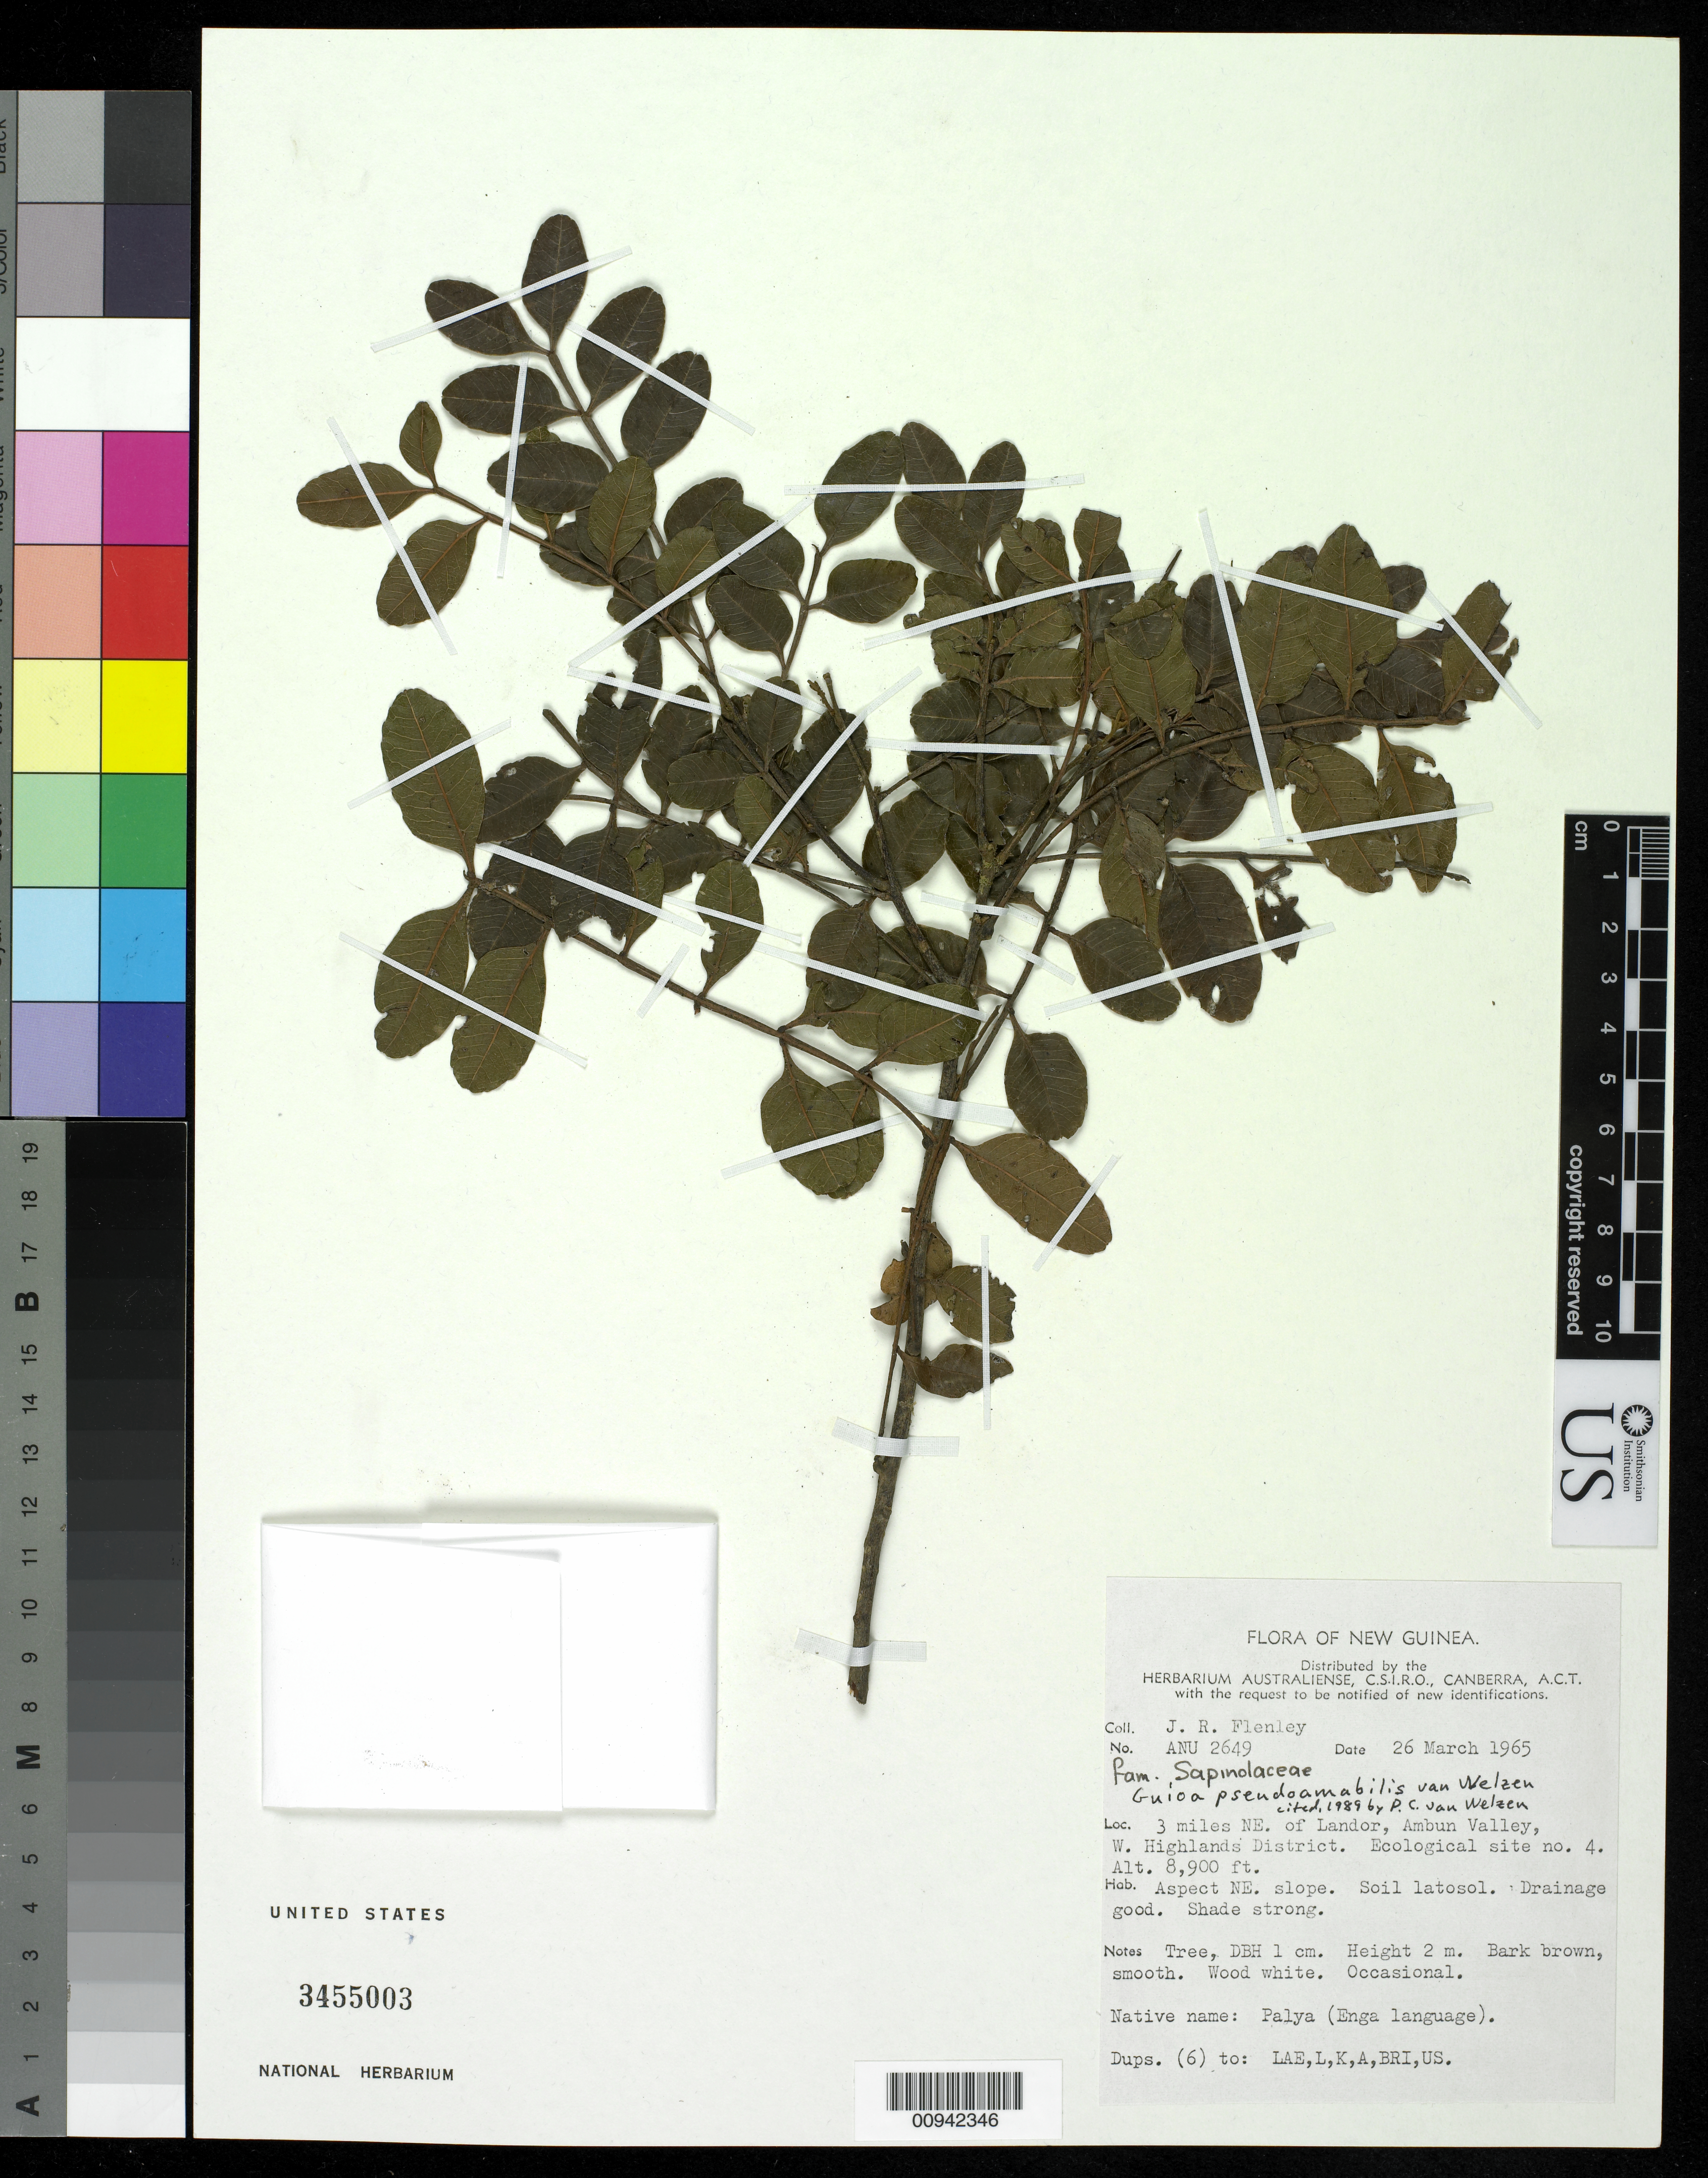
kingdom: Plantae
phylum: Tracheophyta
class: Magnoliopsida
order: Sapindales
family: Sapindaceae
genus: Guioa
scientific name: Guioa pseudoamabilis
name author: Welzen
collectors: J. Flenley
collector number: ANU 2649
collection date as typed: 26 Mar 1965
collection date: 1965-03-26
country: Papua New Guinea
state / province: Enga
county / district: Wabag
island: New Guinea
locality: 3 miles NE of Landor, Ambun Valley, W. Highlands District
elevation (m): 2713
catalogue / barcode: US 3455003